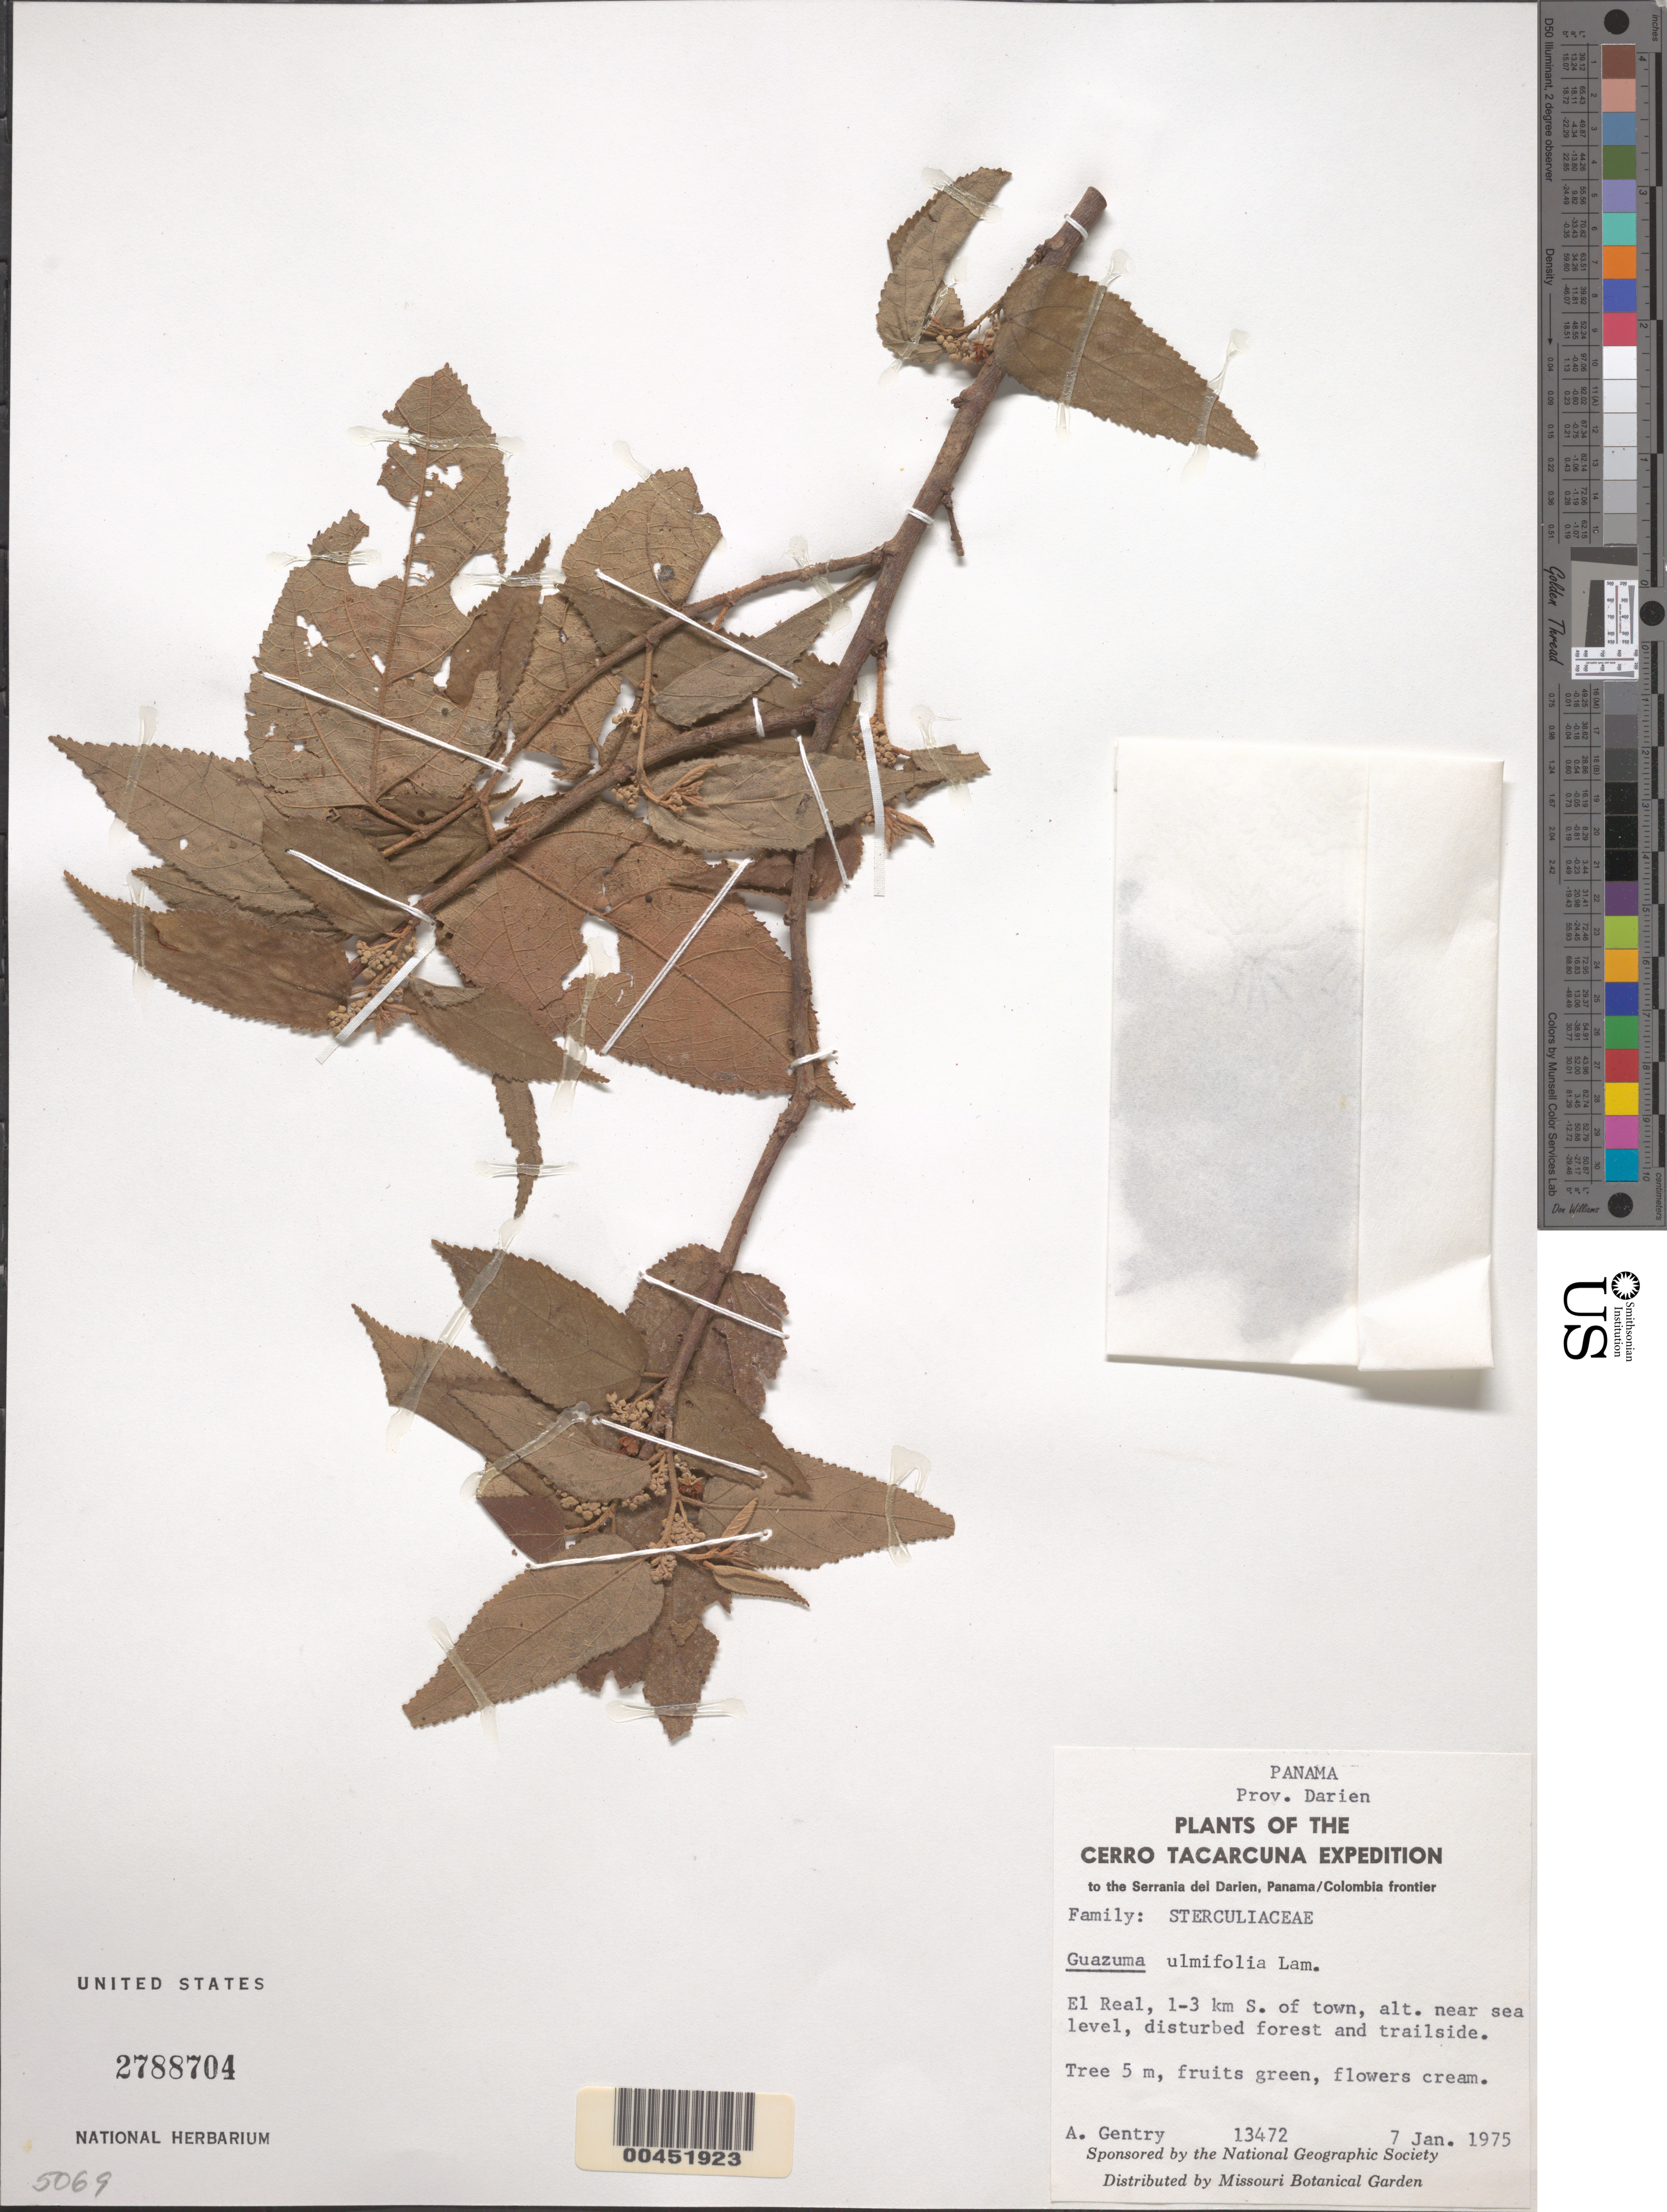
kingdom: Plantae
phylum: Tracheophyta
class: Magnoliopsida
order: Malvales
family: Malvaceae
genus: Guazuma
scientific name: Guazuma ulmifolia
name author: Lam.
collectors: A. H. Gentry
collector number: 13472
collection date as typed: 07 Jan 1975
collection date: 1975-01-07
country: Panama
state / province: Darién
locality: El Real, 1 - 3 km S of town, Cerro Tacarcuna expedition to the Serrania del Darien, Panama/Colombia frontier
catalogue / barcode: US 2788704